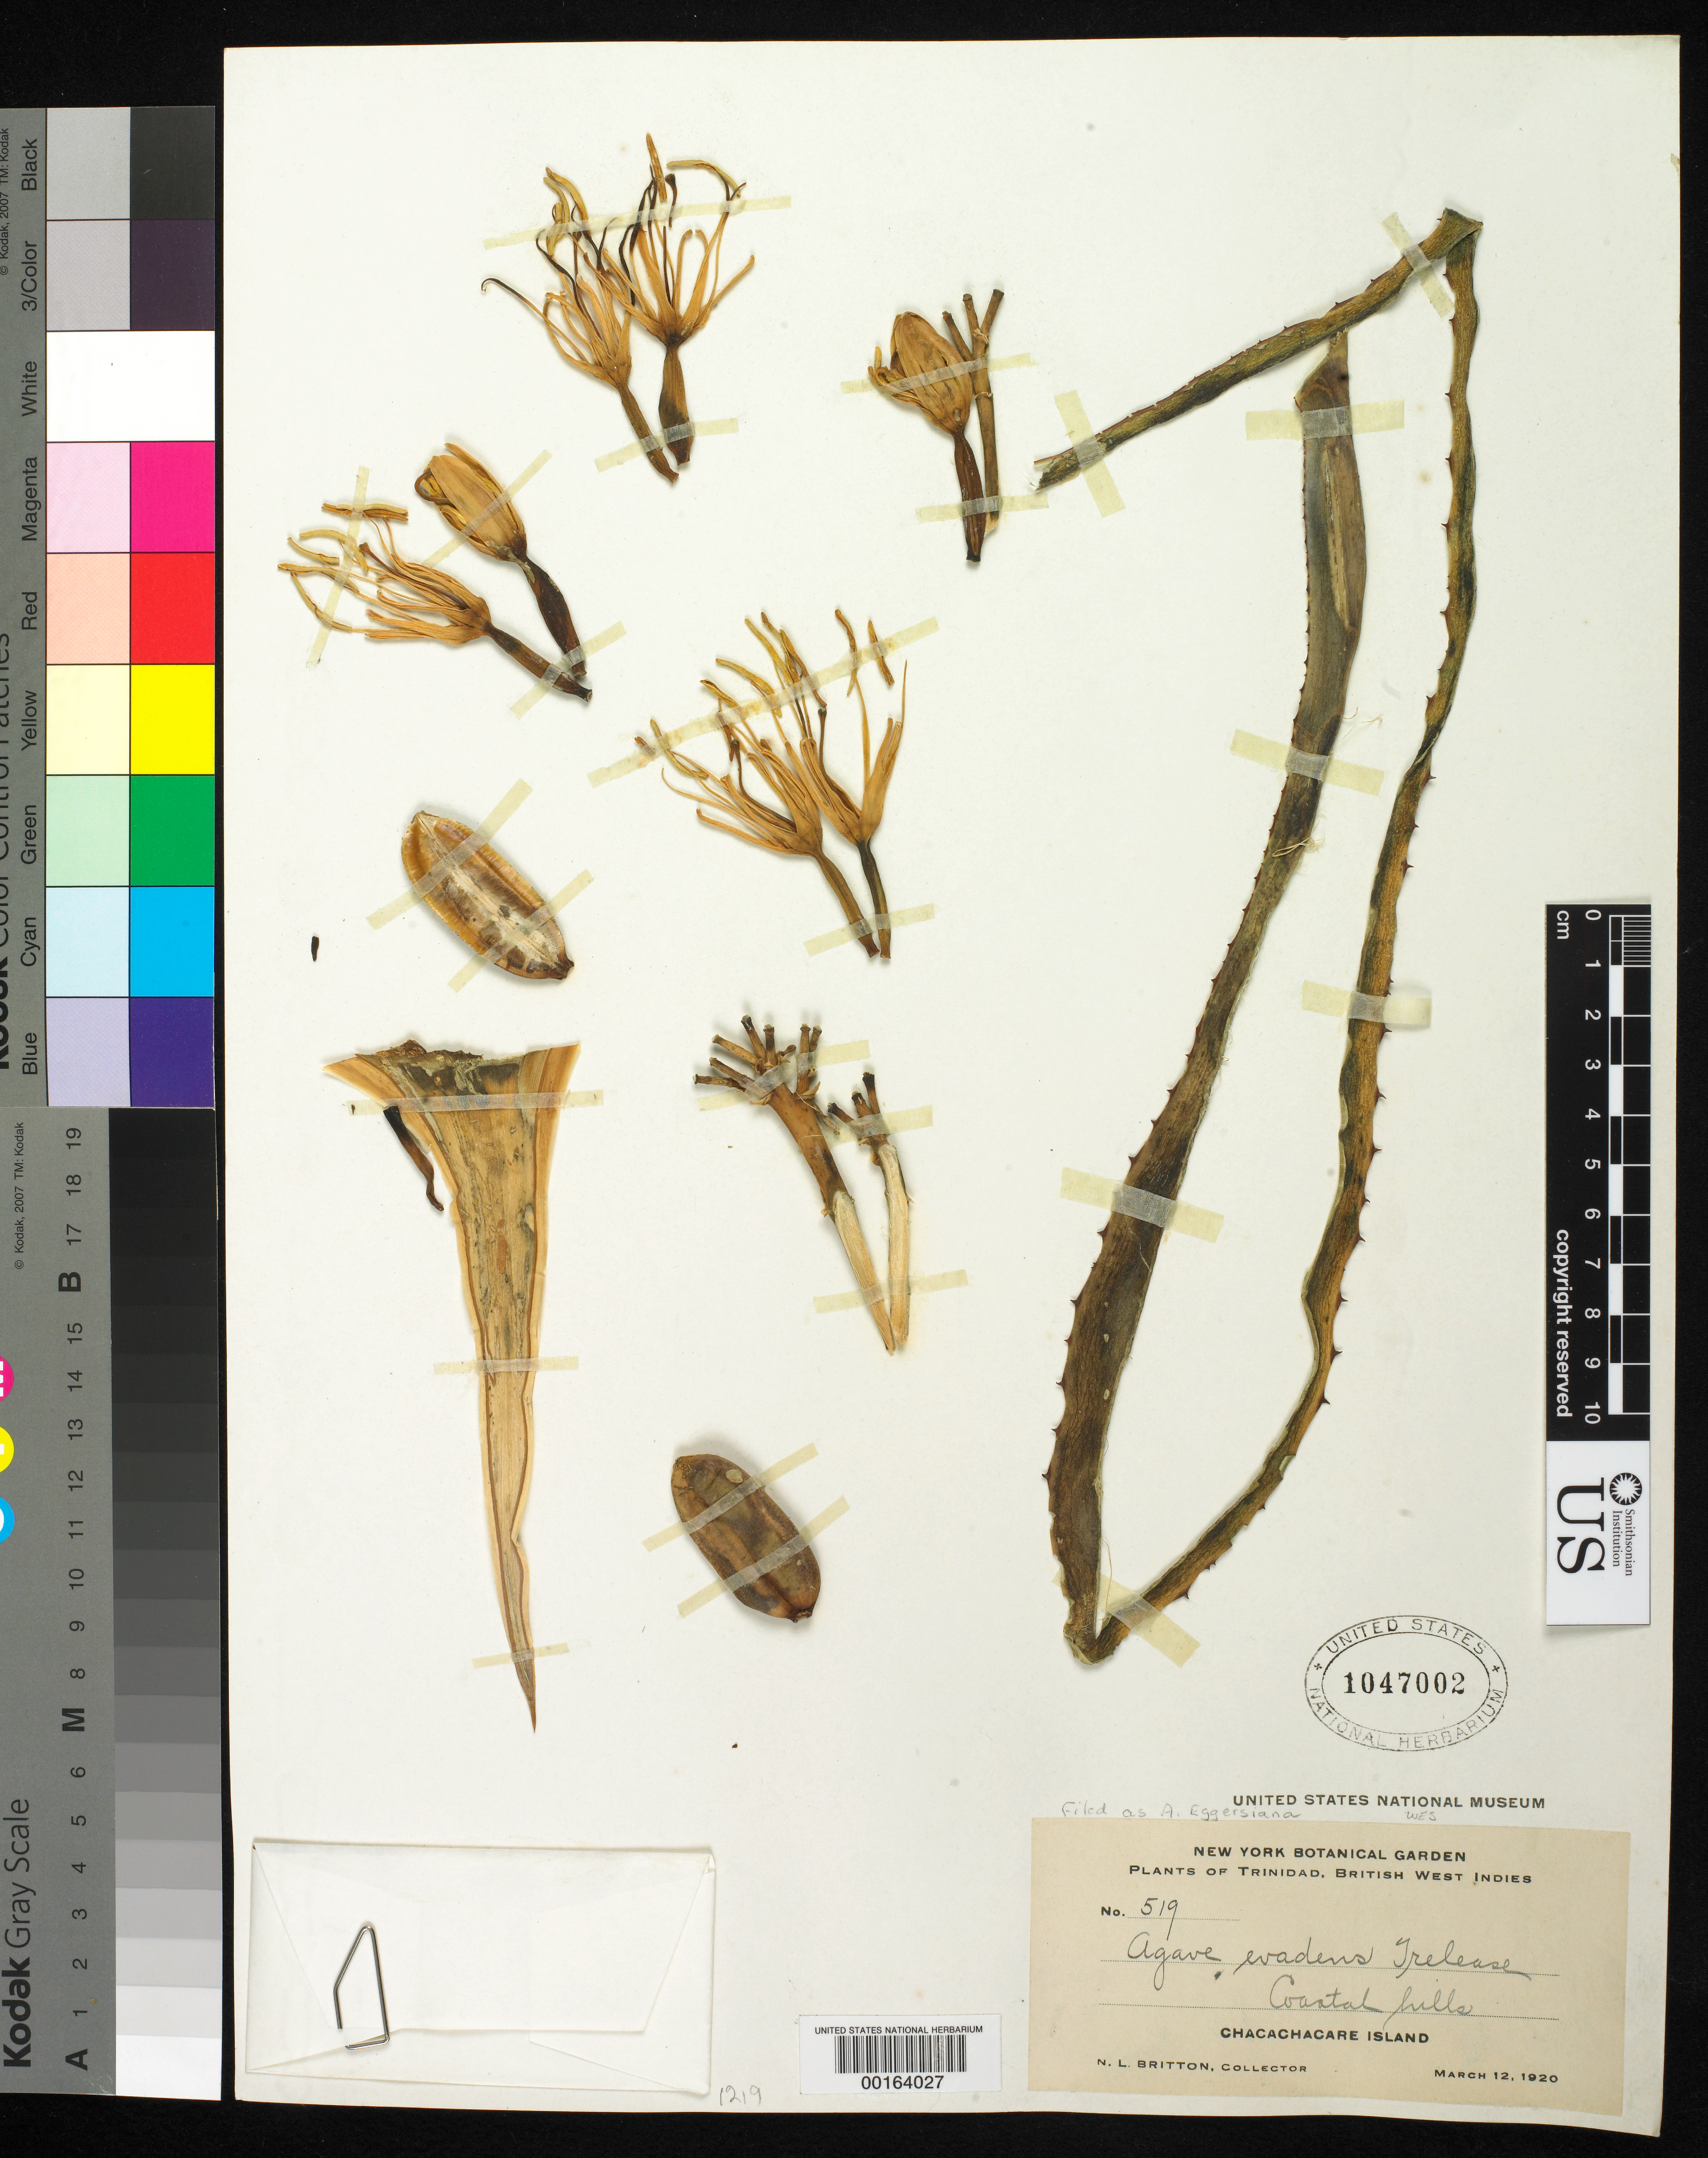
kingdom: Plantae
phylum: Tracheophyta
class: Liliopsida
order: Asparagales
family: Asparagaceae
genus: Agave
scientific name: Agave eggersiana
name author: Trel.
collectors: N. Britton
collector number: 519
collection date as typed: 12 Mar 1920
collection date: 1920-03-12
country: Trinidad and Tobago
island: Trinidad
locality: Coastal hills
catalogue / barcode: US 1047002